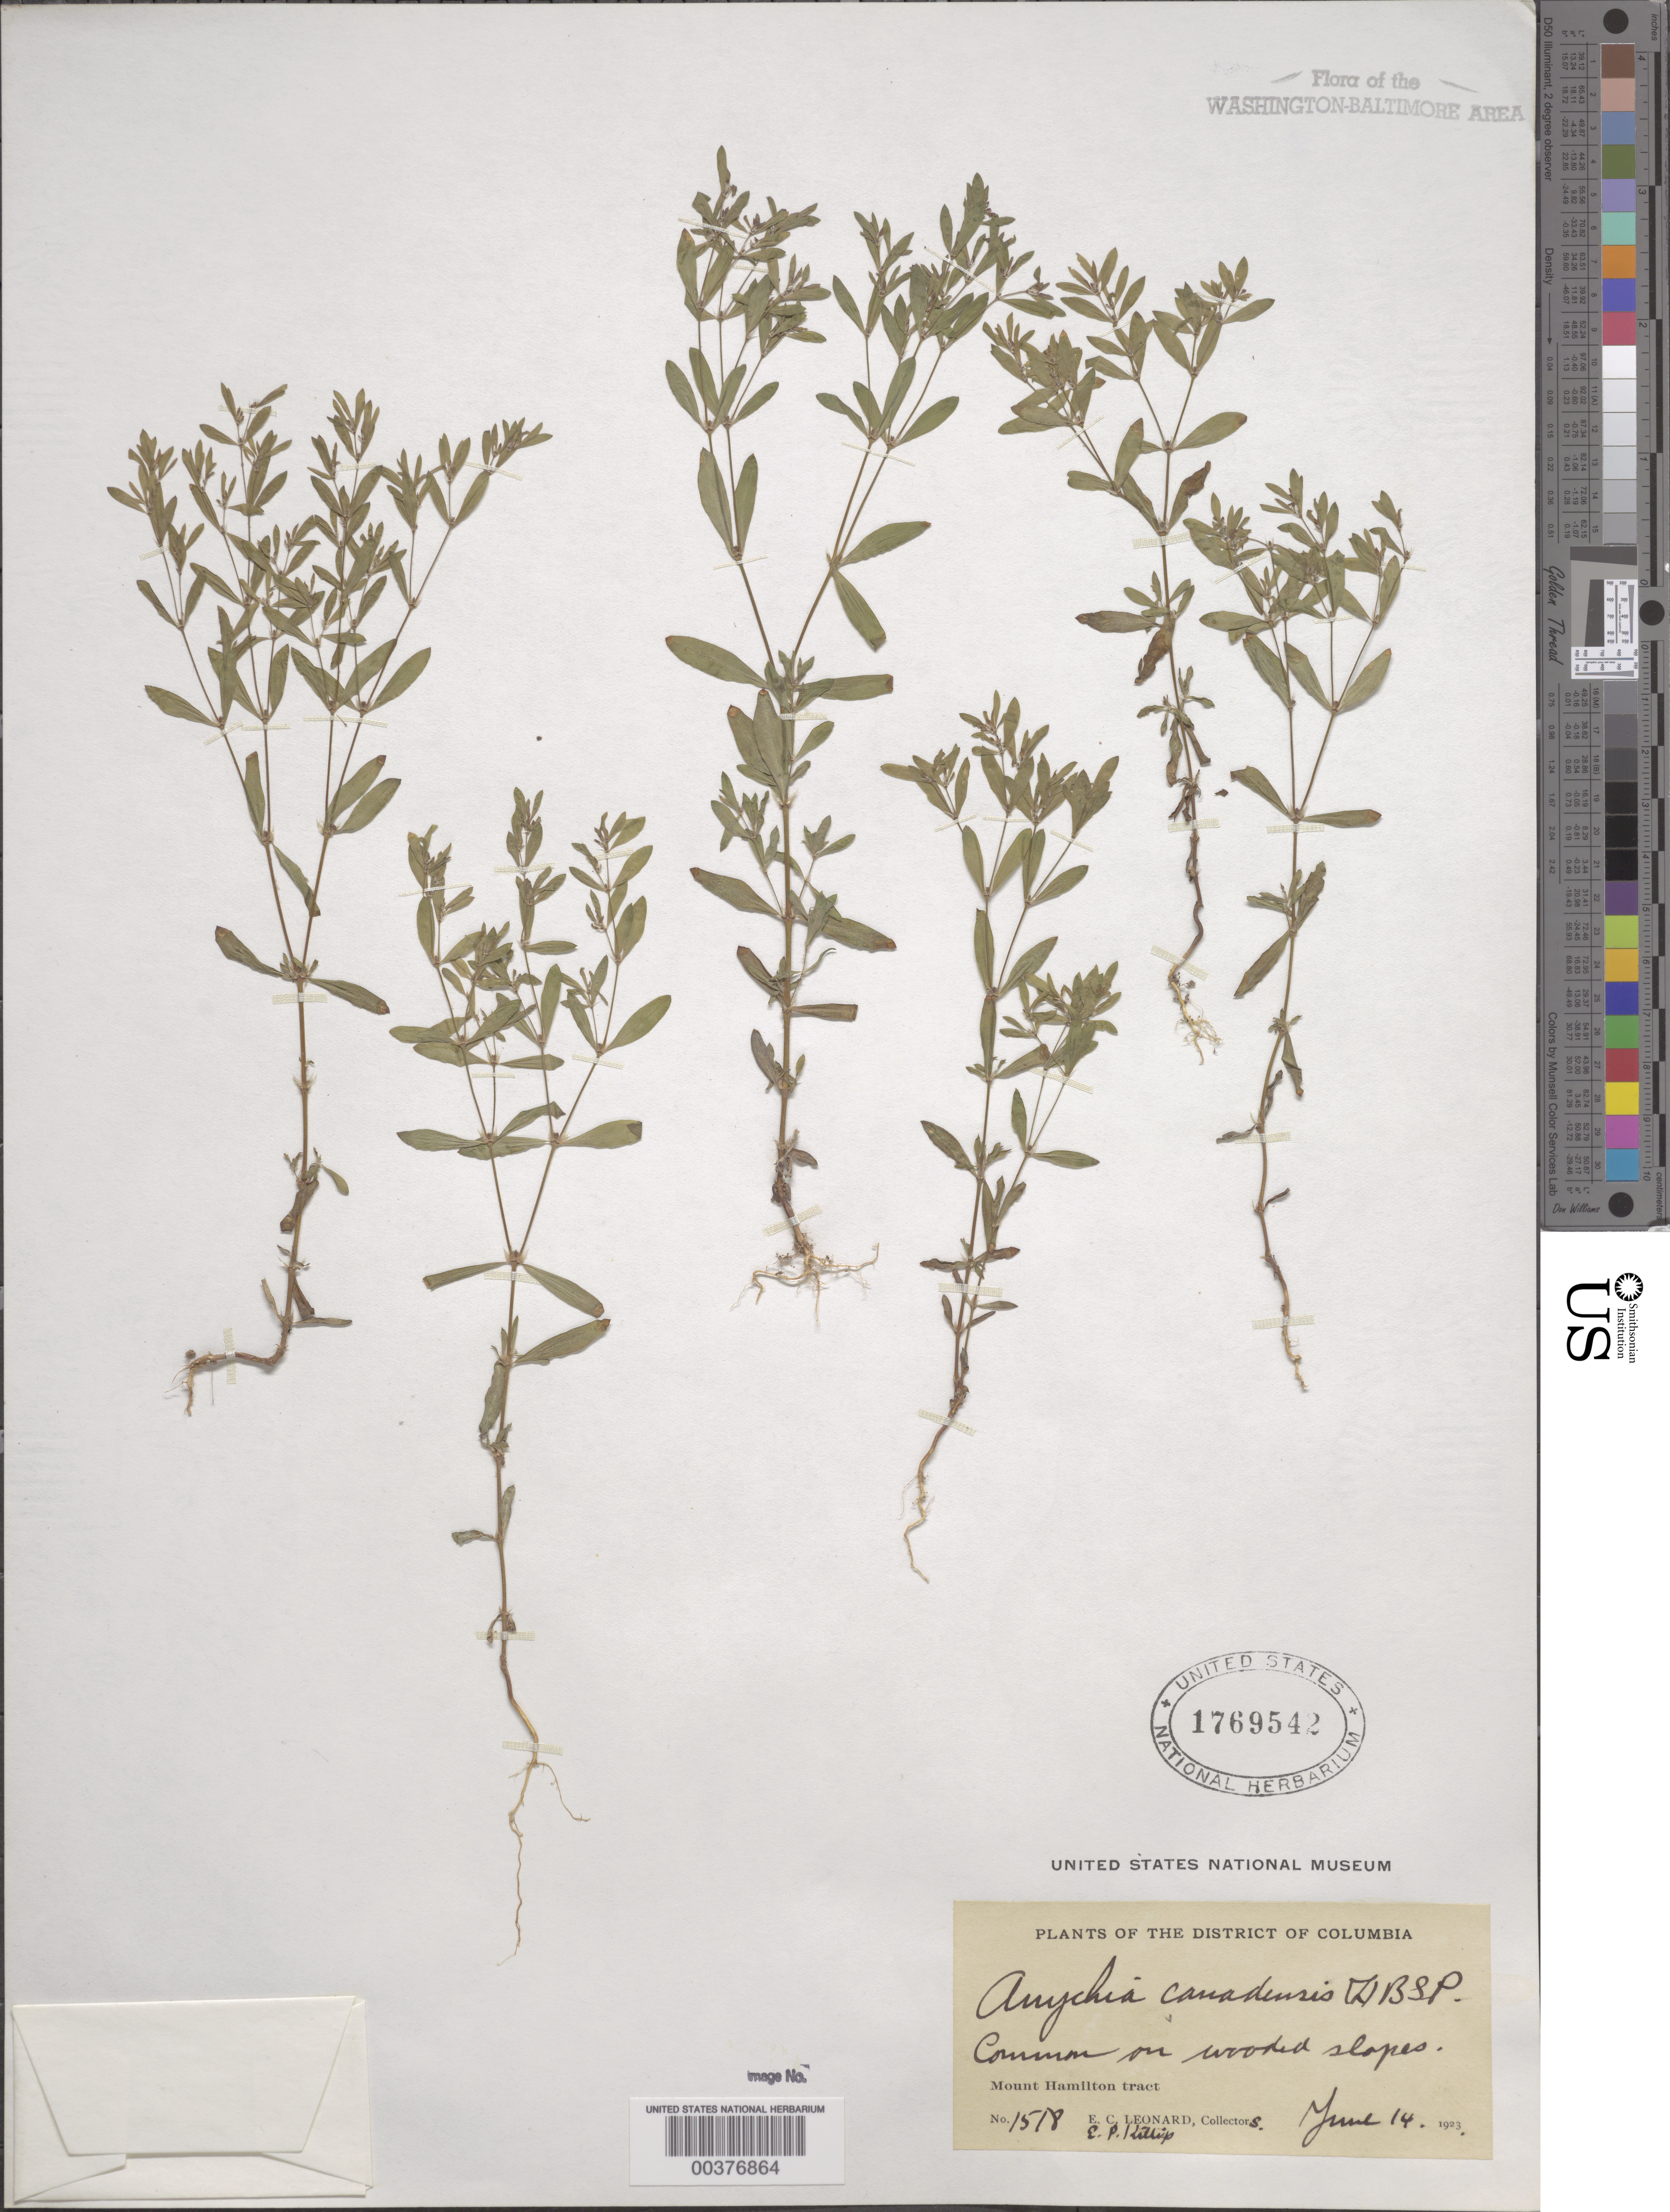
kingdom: Plantae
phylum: Tracheophyta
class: Magnoliopsida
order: Caryophyllales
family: Caryophyllaceae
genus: Paronychia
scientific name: Paronychia canadensis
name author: (L.) Alph. Wood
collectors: E. C. Leonard & E. P. Killip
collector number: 1518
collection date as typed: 14 Jun 1923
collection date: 1923-06-14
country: United States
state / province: District of Columbia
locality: Mount Hamilton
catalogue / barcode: US 1769542